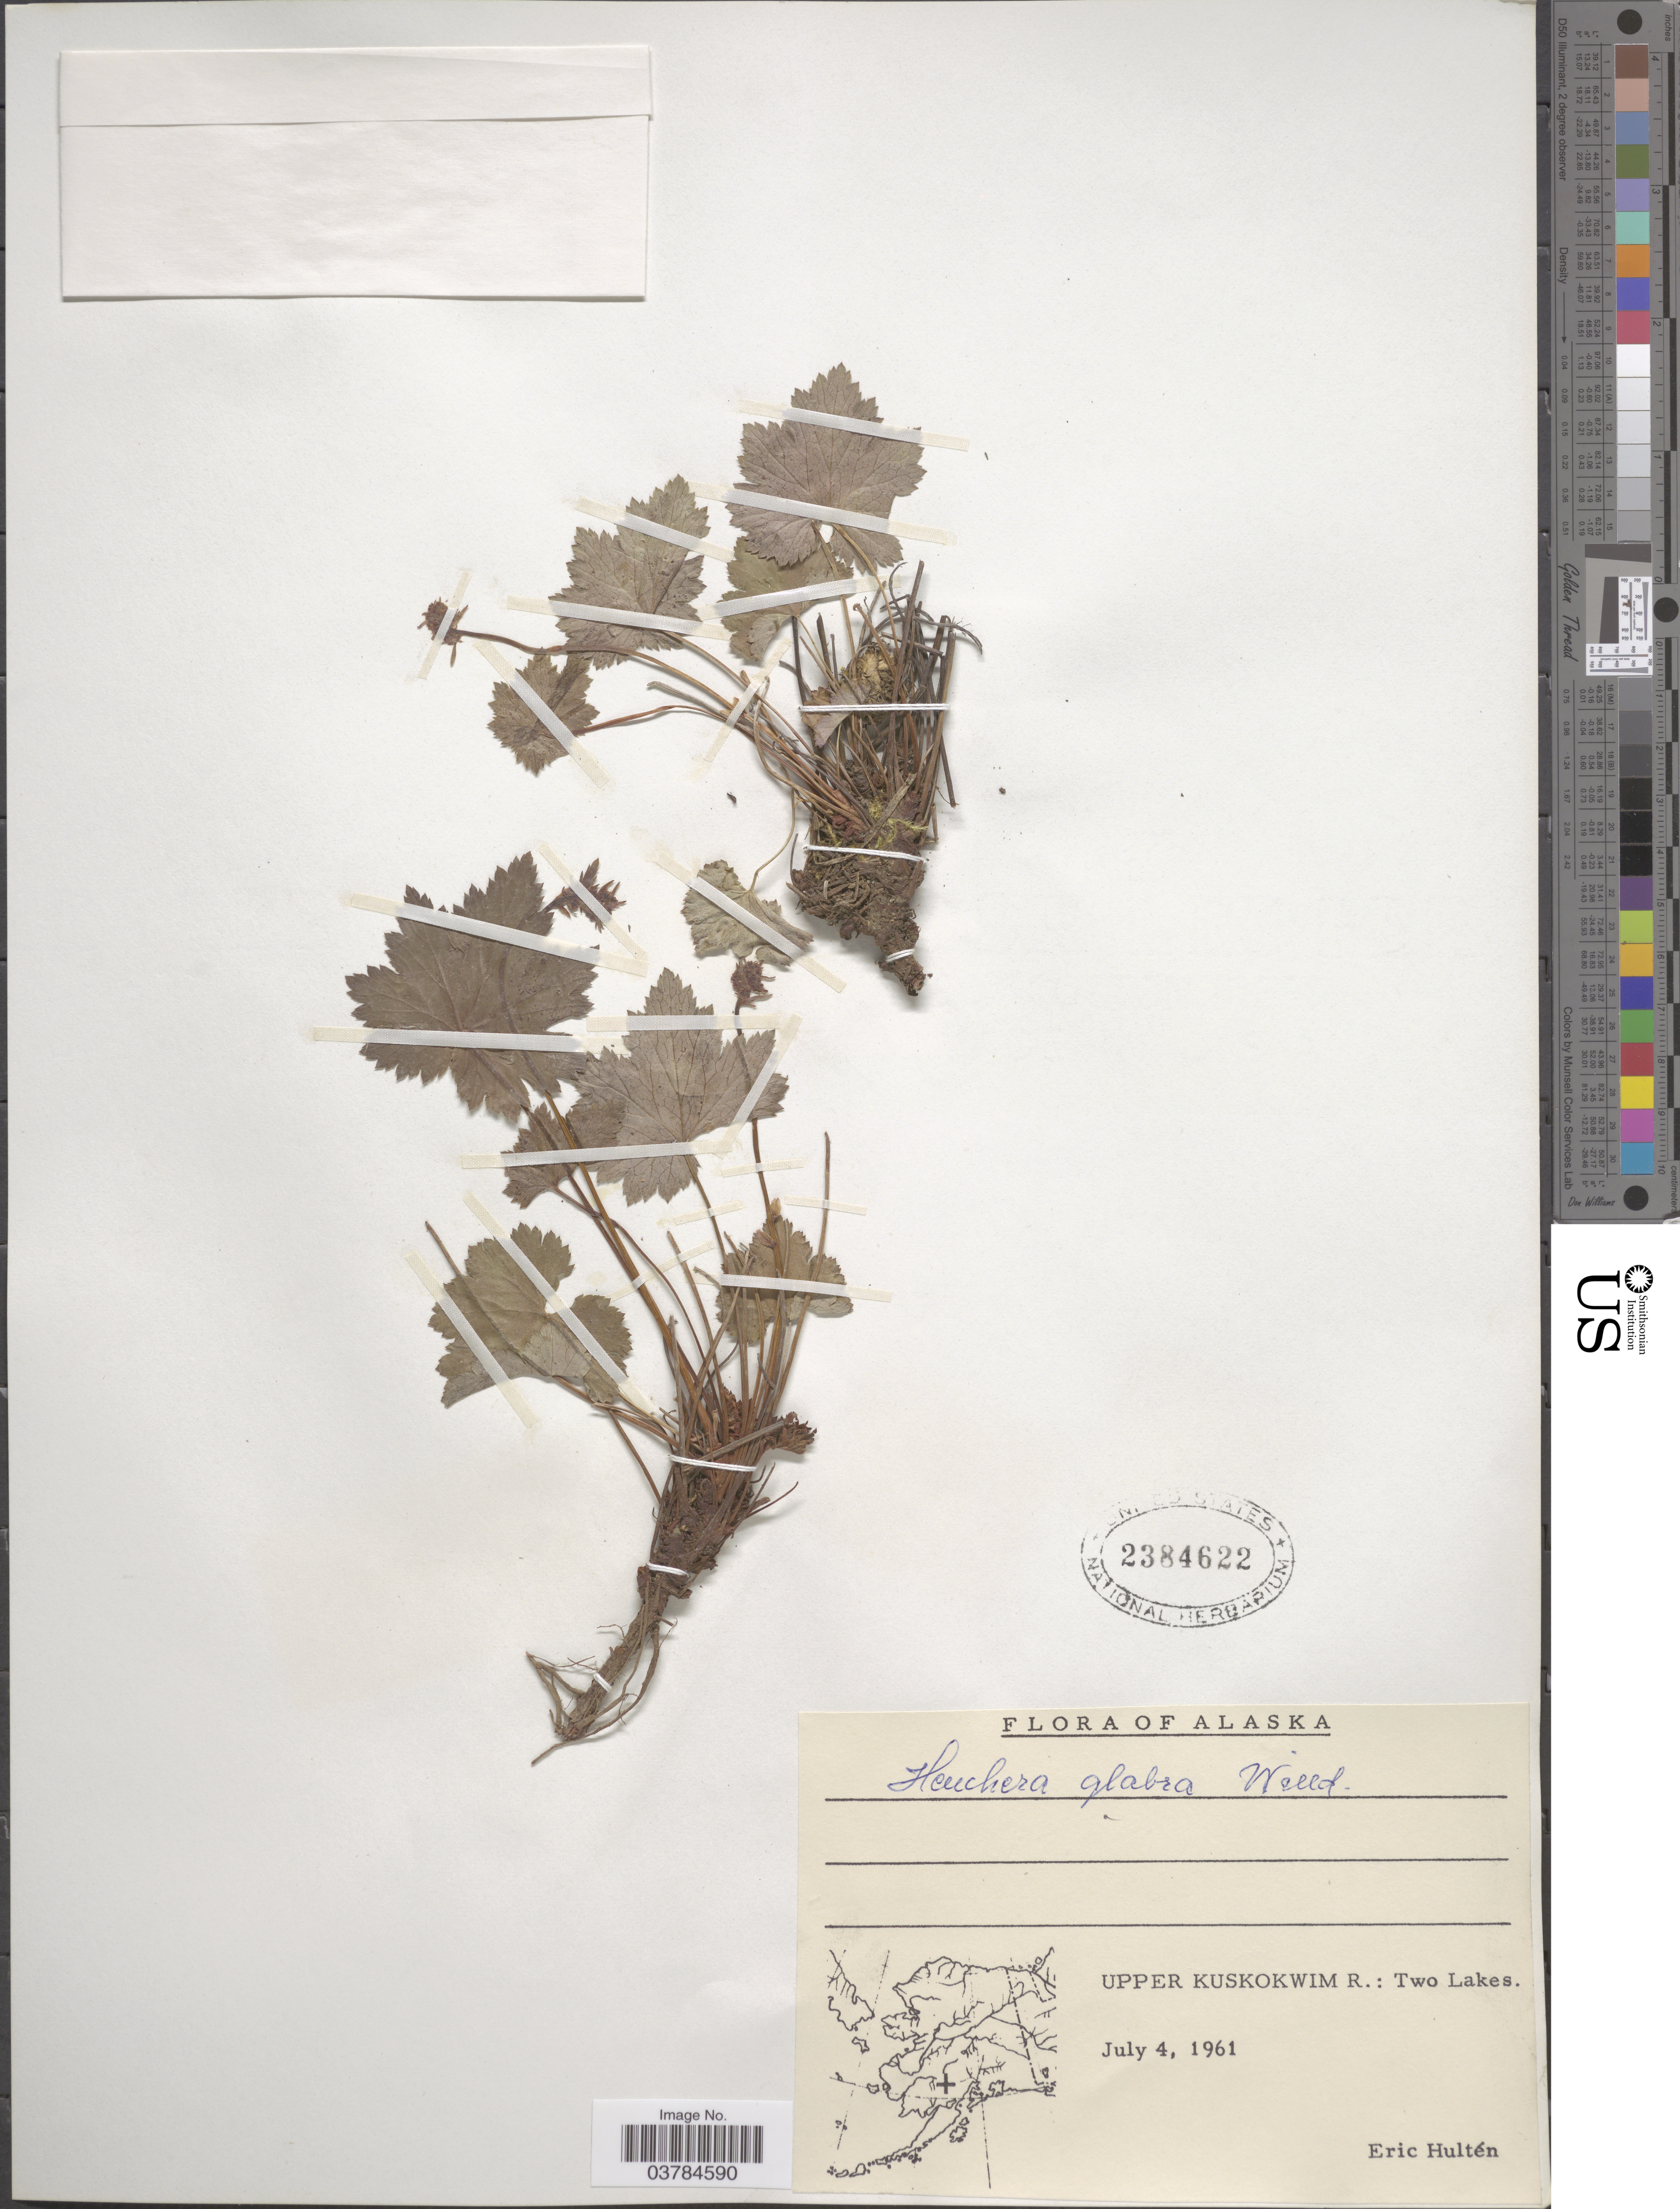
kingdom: Plantae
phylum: Tracheophyta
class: Magnoliopsida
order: Saxifragales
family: Saxifragaceae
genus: Heuchera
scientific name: Heuchera glabra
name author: Willd. ex Roem. & Schult.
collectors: E. G. Hultén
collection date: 1961-07-04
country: United States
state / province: Alaska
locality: Upper Kuskokwim R.: Two Lakes.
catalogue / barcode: US 2384622